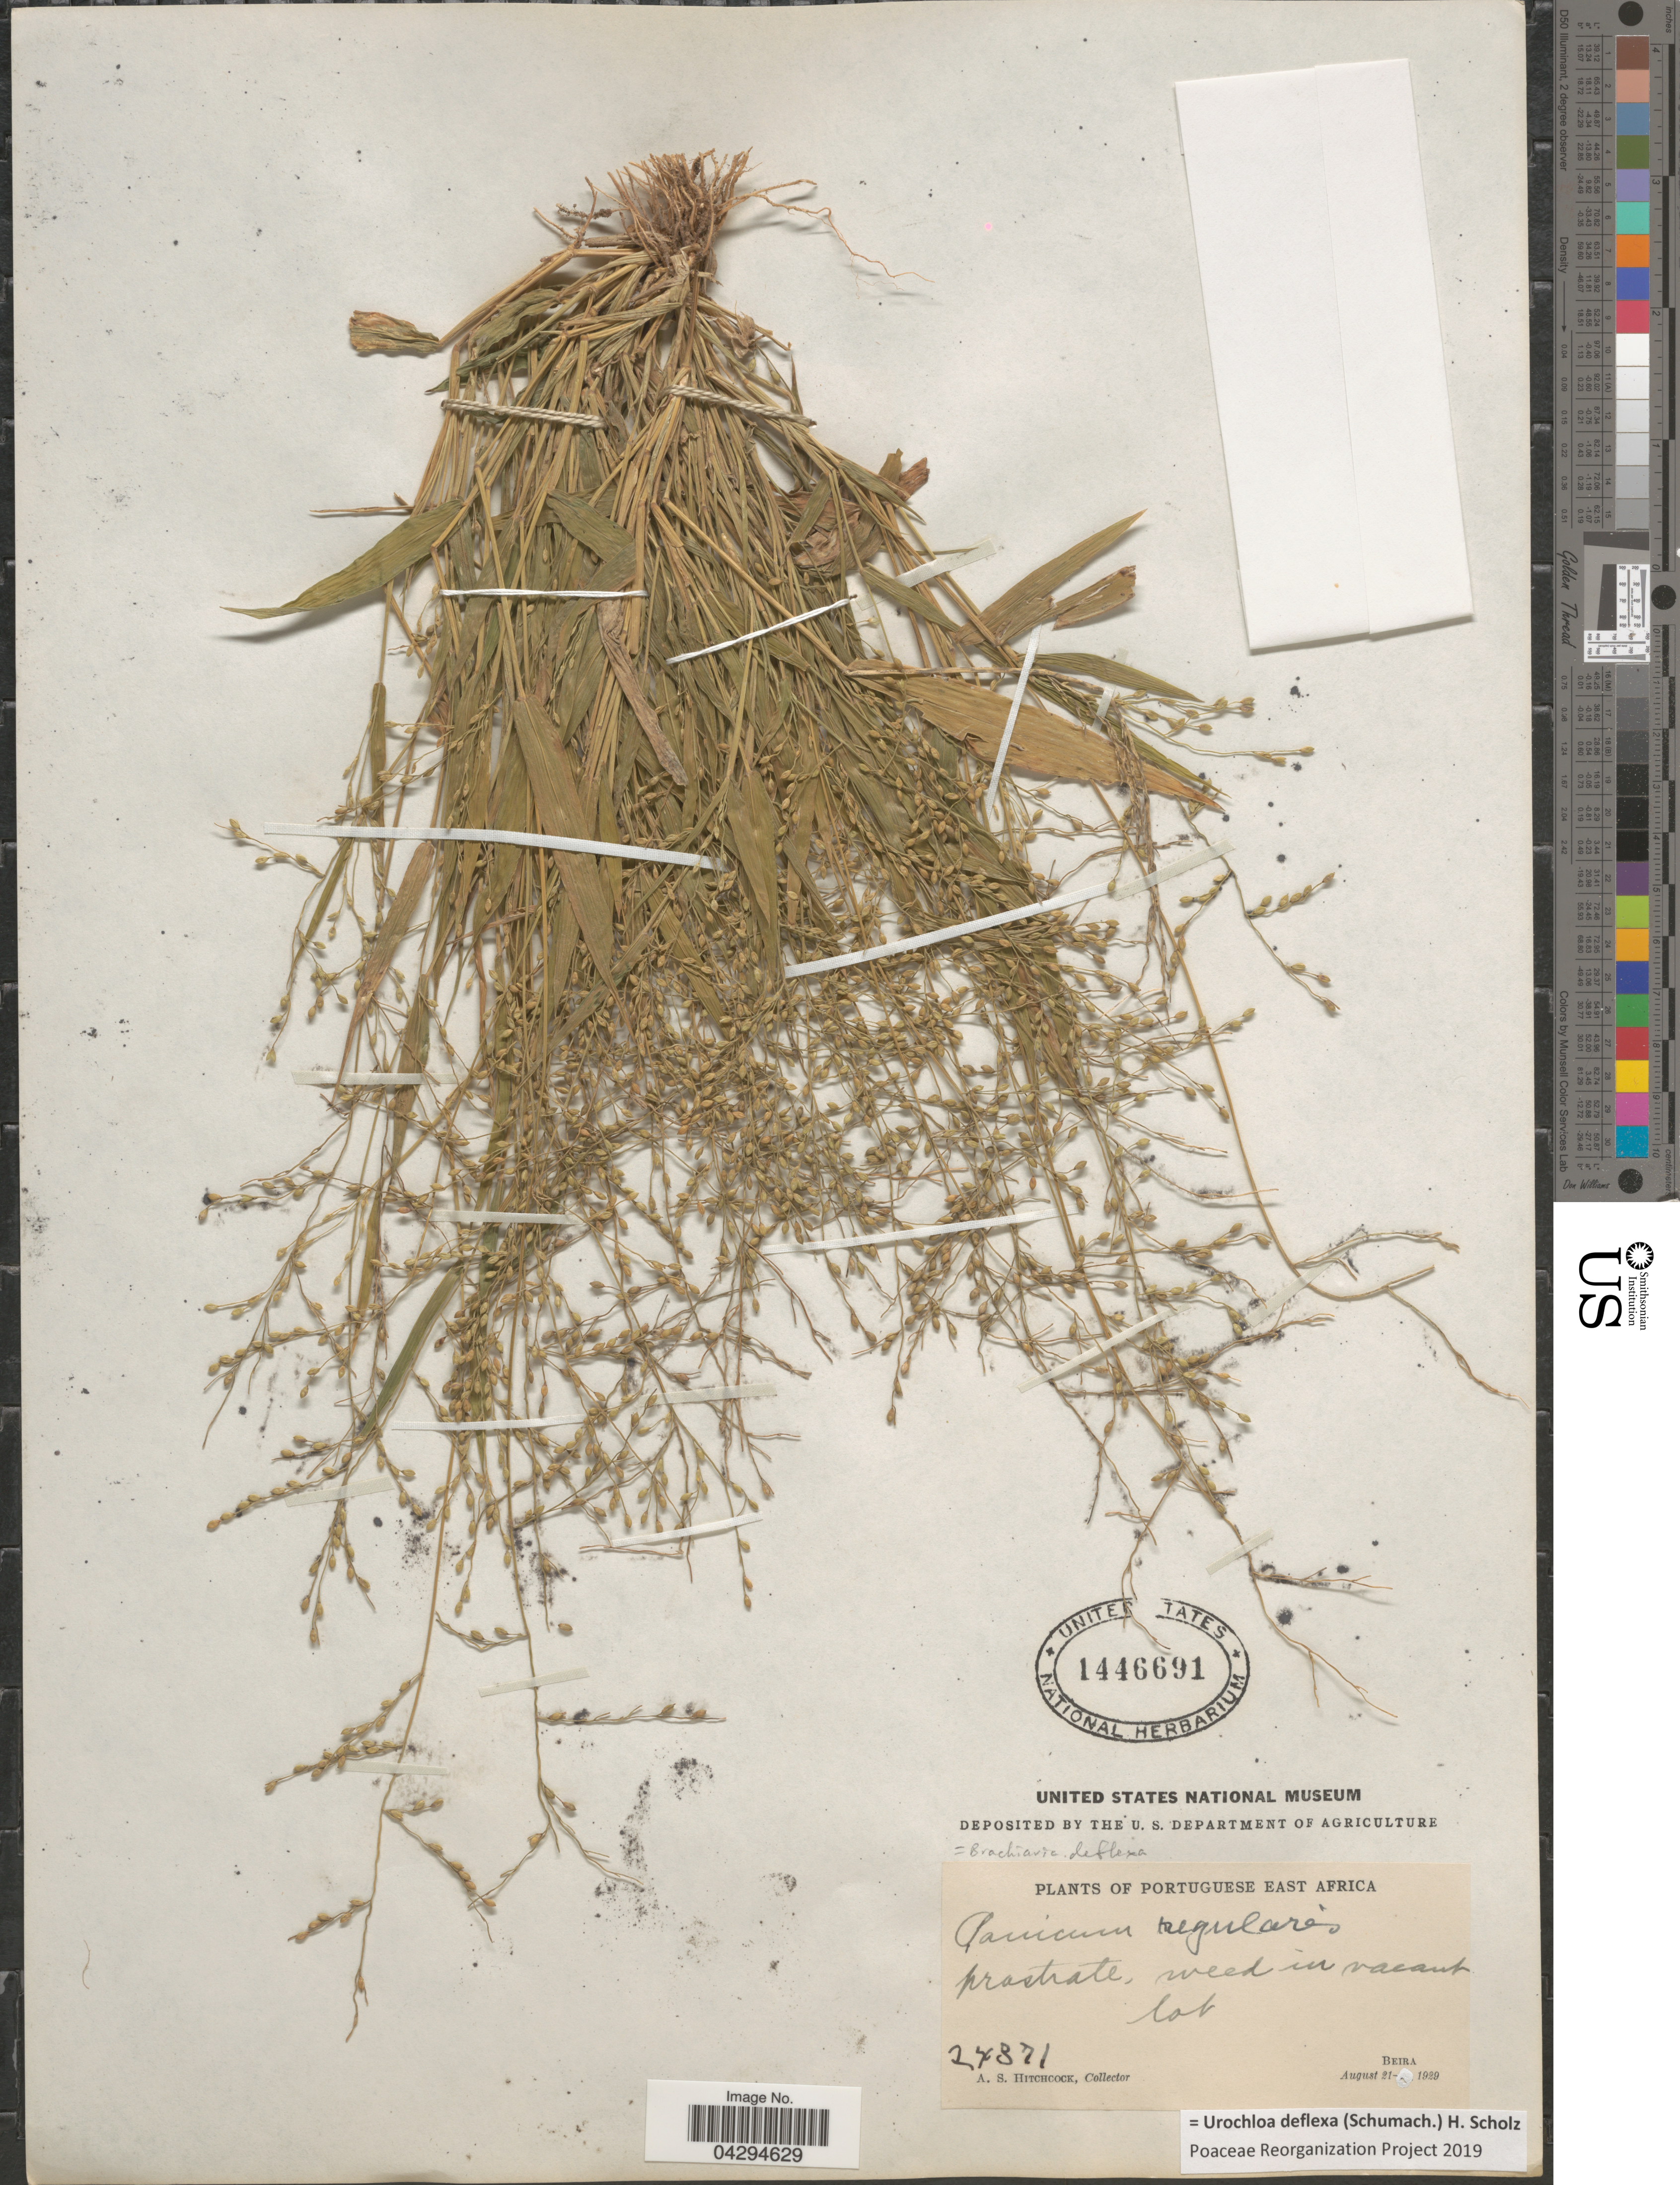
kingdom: Plantae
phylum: Tracheophyta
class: Liliopsida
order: Poales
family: Poaceae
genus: Urochloa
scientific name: Urochloa deflexa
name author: (Schumach.) H. Scholz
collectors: A. S. Hitchcock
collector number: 24371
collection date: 1929-08-21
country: Mozambique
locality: Portuguese East Africa. In vacant lot. Beira.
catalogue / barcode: US 1446691